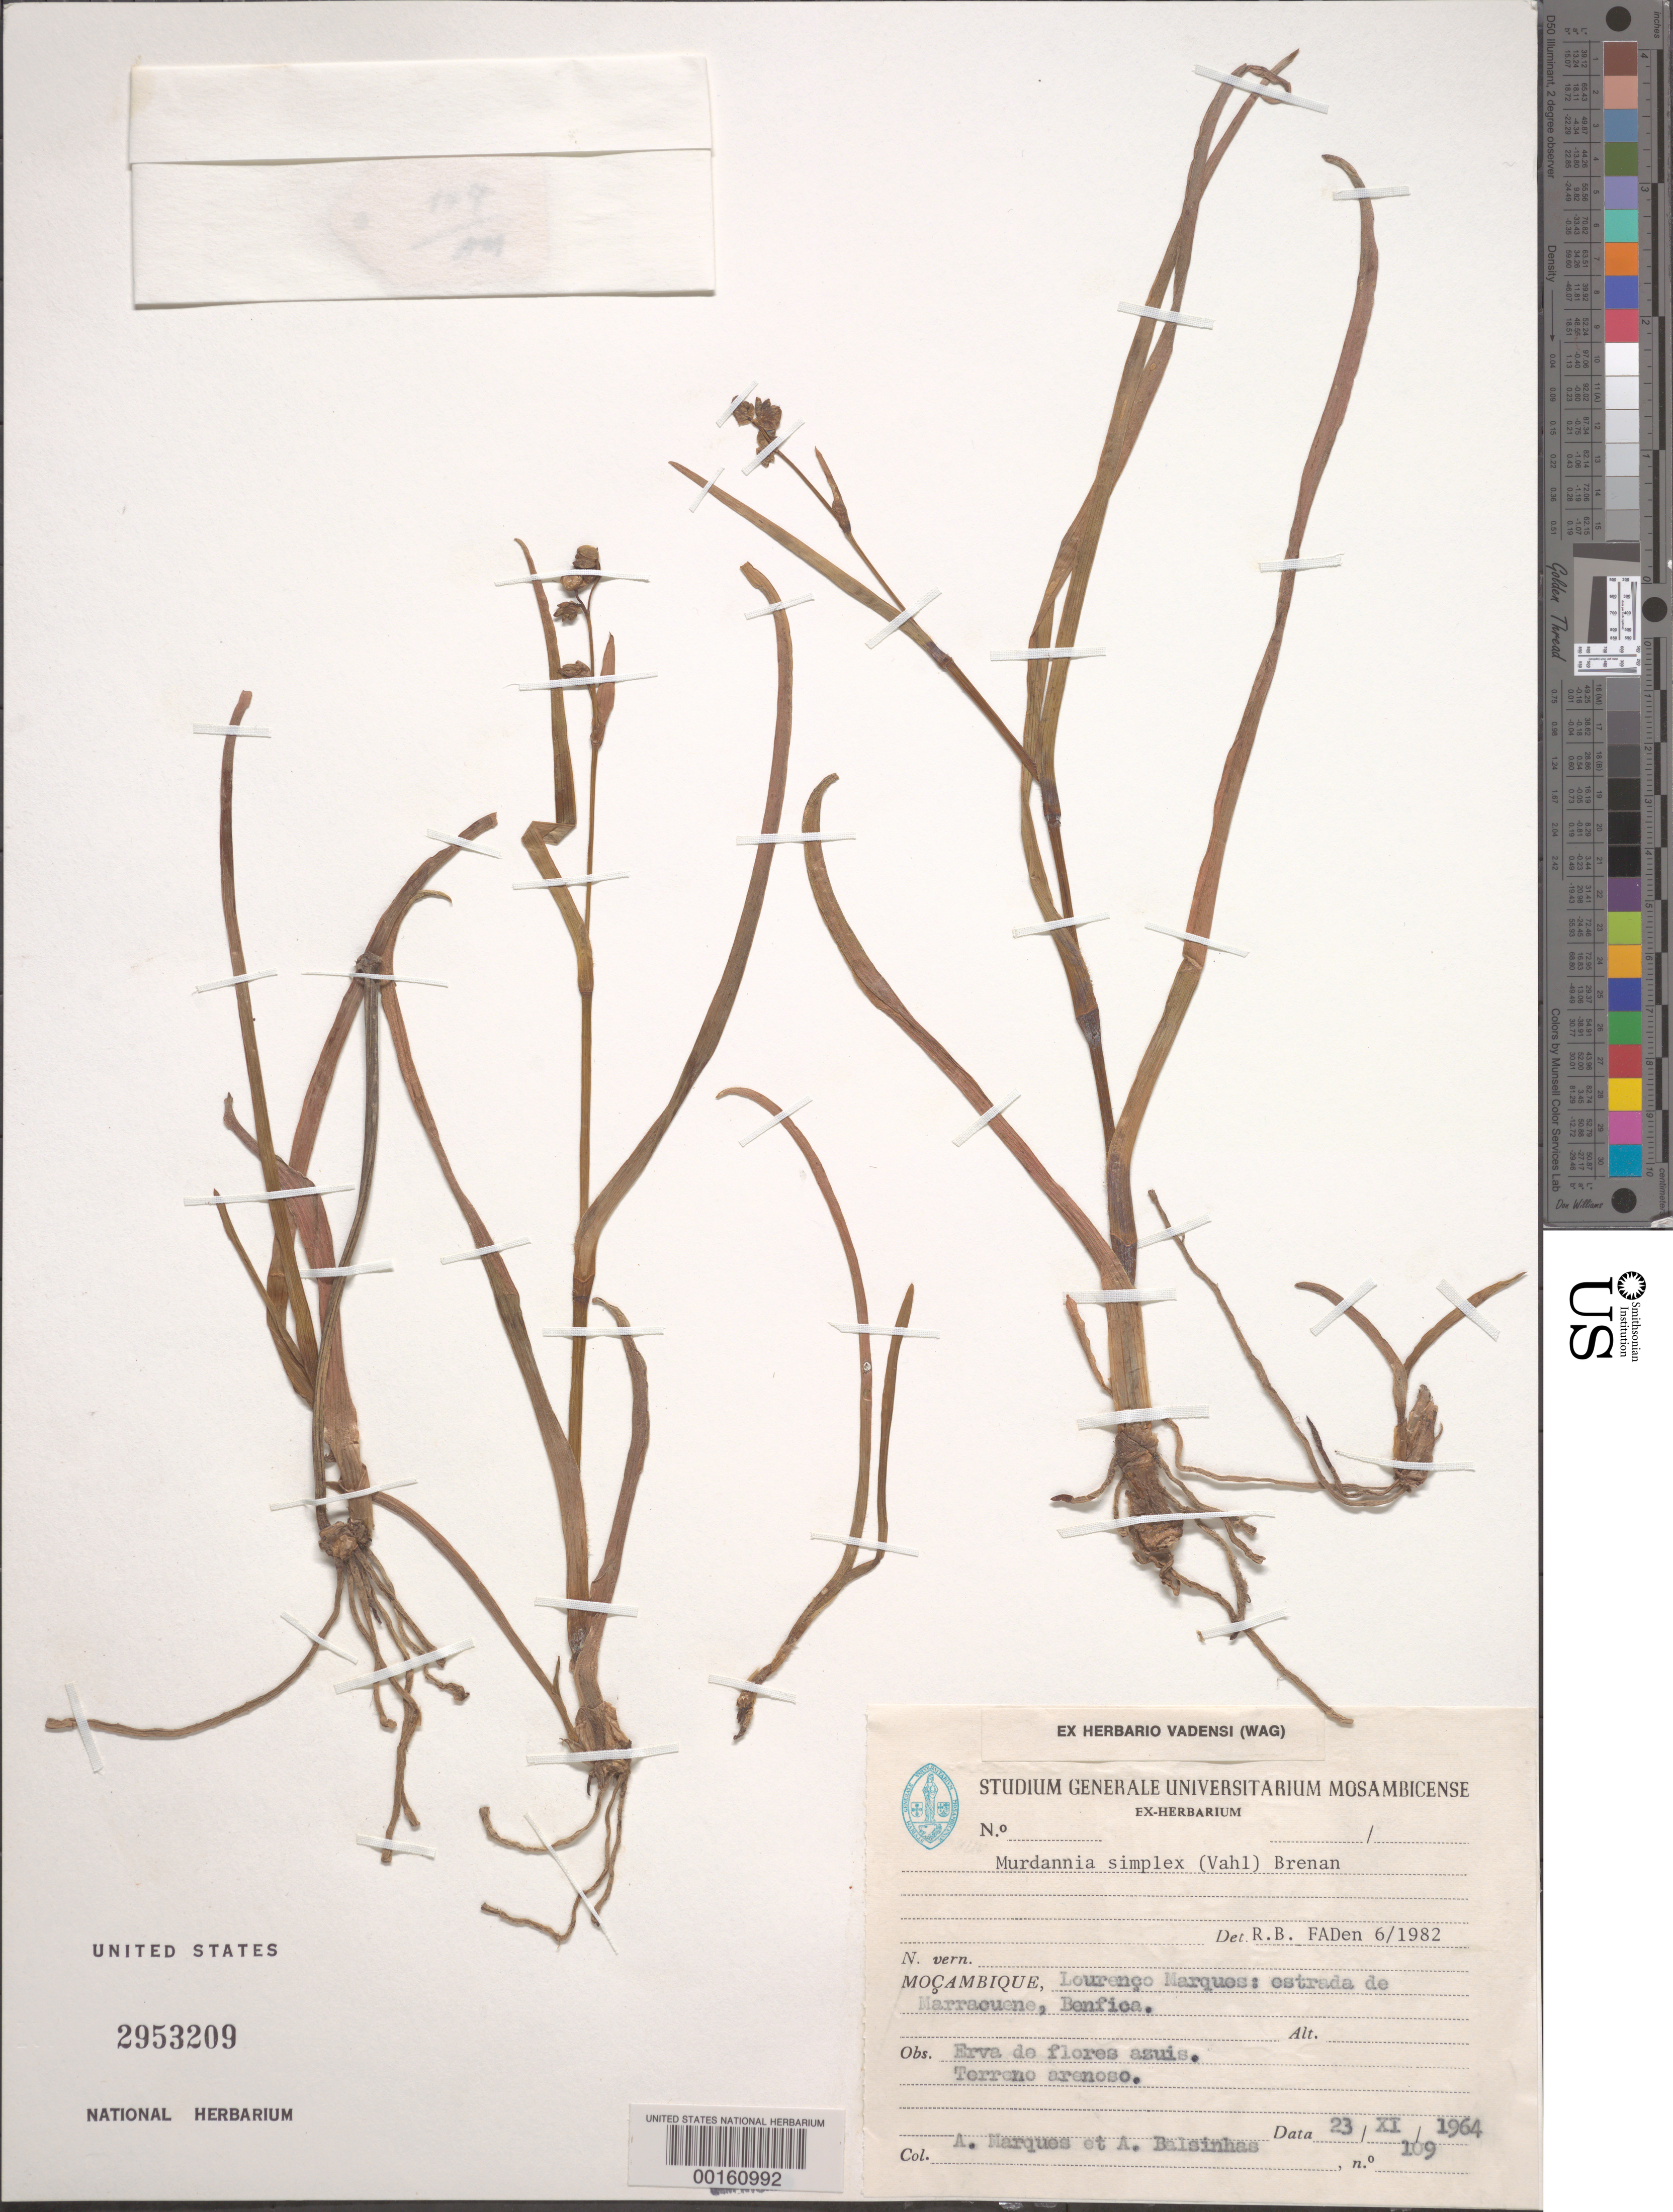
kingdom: Plantae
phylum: Tracheophyta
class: Liliopsida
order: Commelinales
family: Commelinaceae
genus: Murdannia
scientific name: Murdannia simplex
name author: (Vahl) Brenan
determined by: Faden, Robert B., (US), Smithsonian Institution - National Museum of Natural History (UNITED STATES)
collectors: A. Marques & A. A. Balsinhas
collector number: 109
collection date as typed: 23 Nov 1964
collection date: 1964-11-23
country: Mozambique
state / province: Maputo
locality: Lourenço Marques; Benfica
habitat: Sandy, dry soil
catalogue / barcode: US 2953209